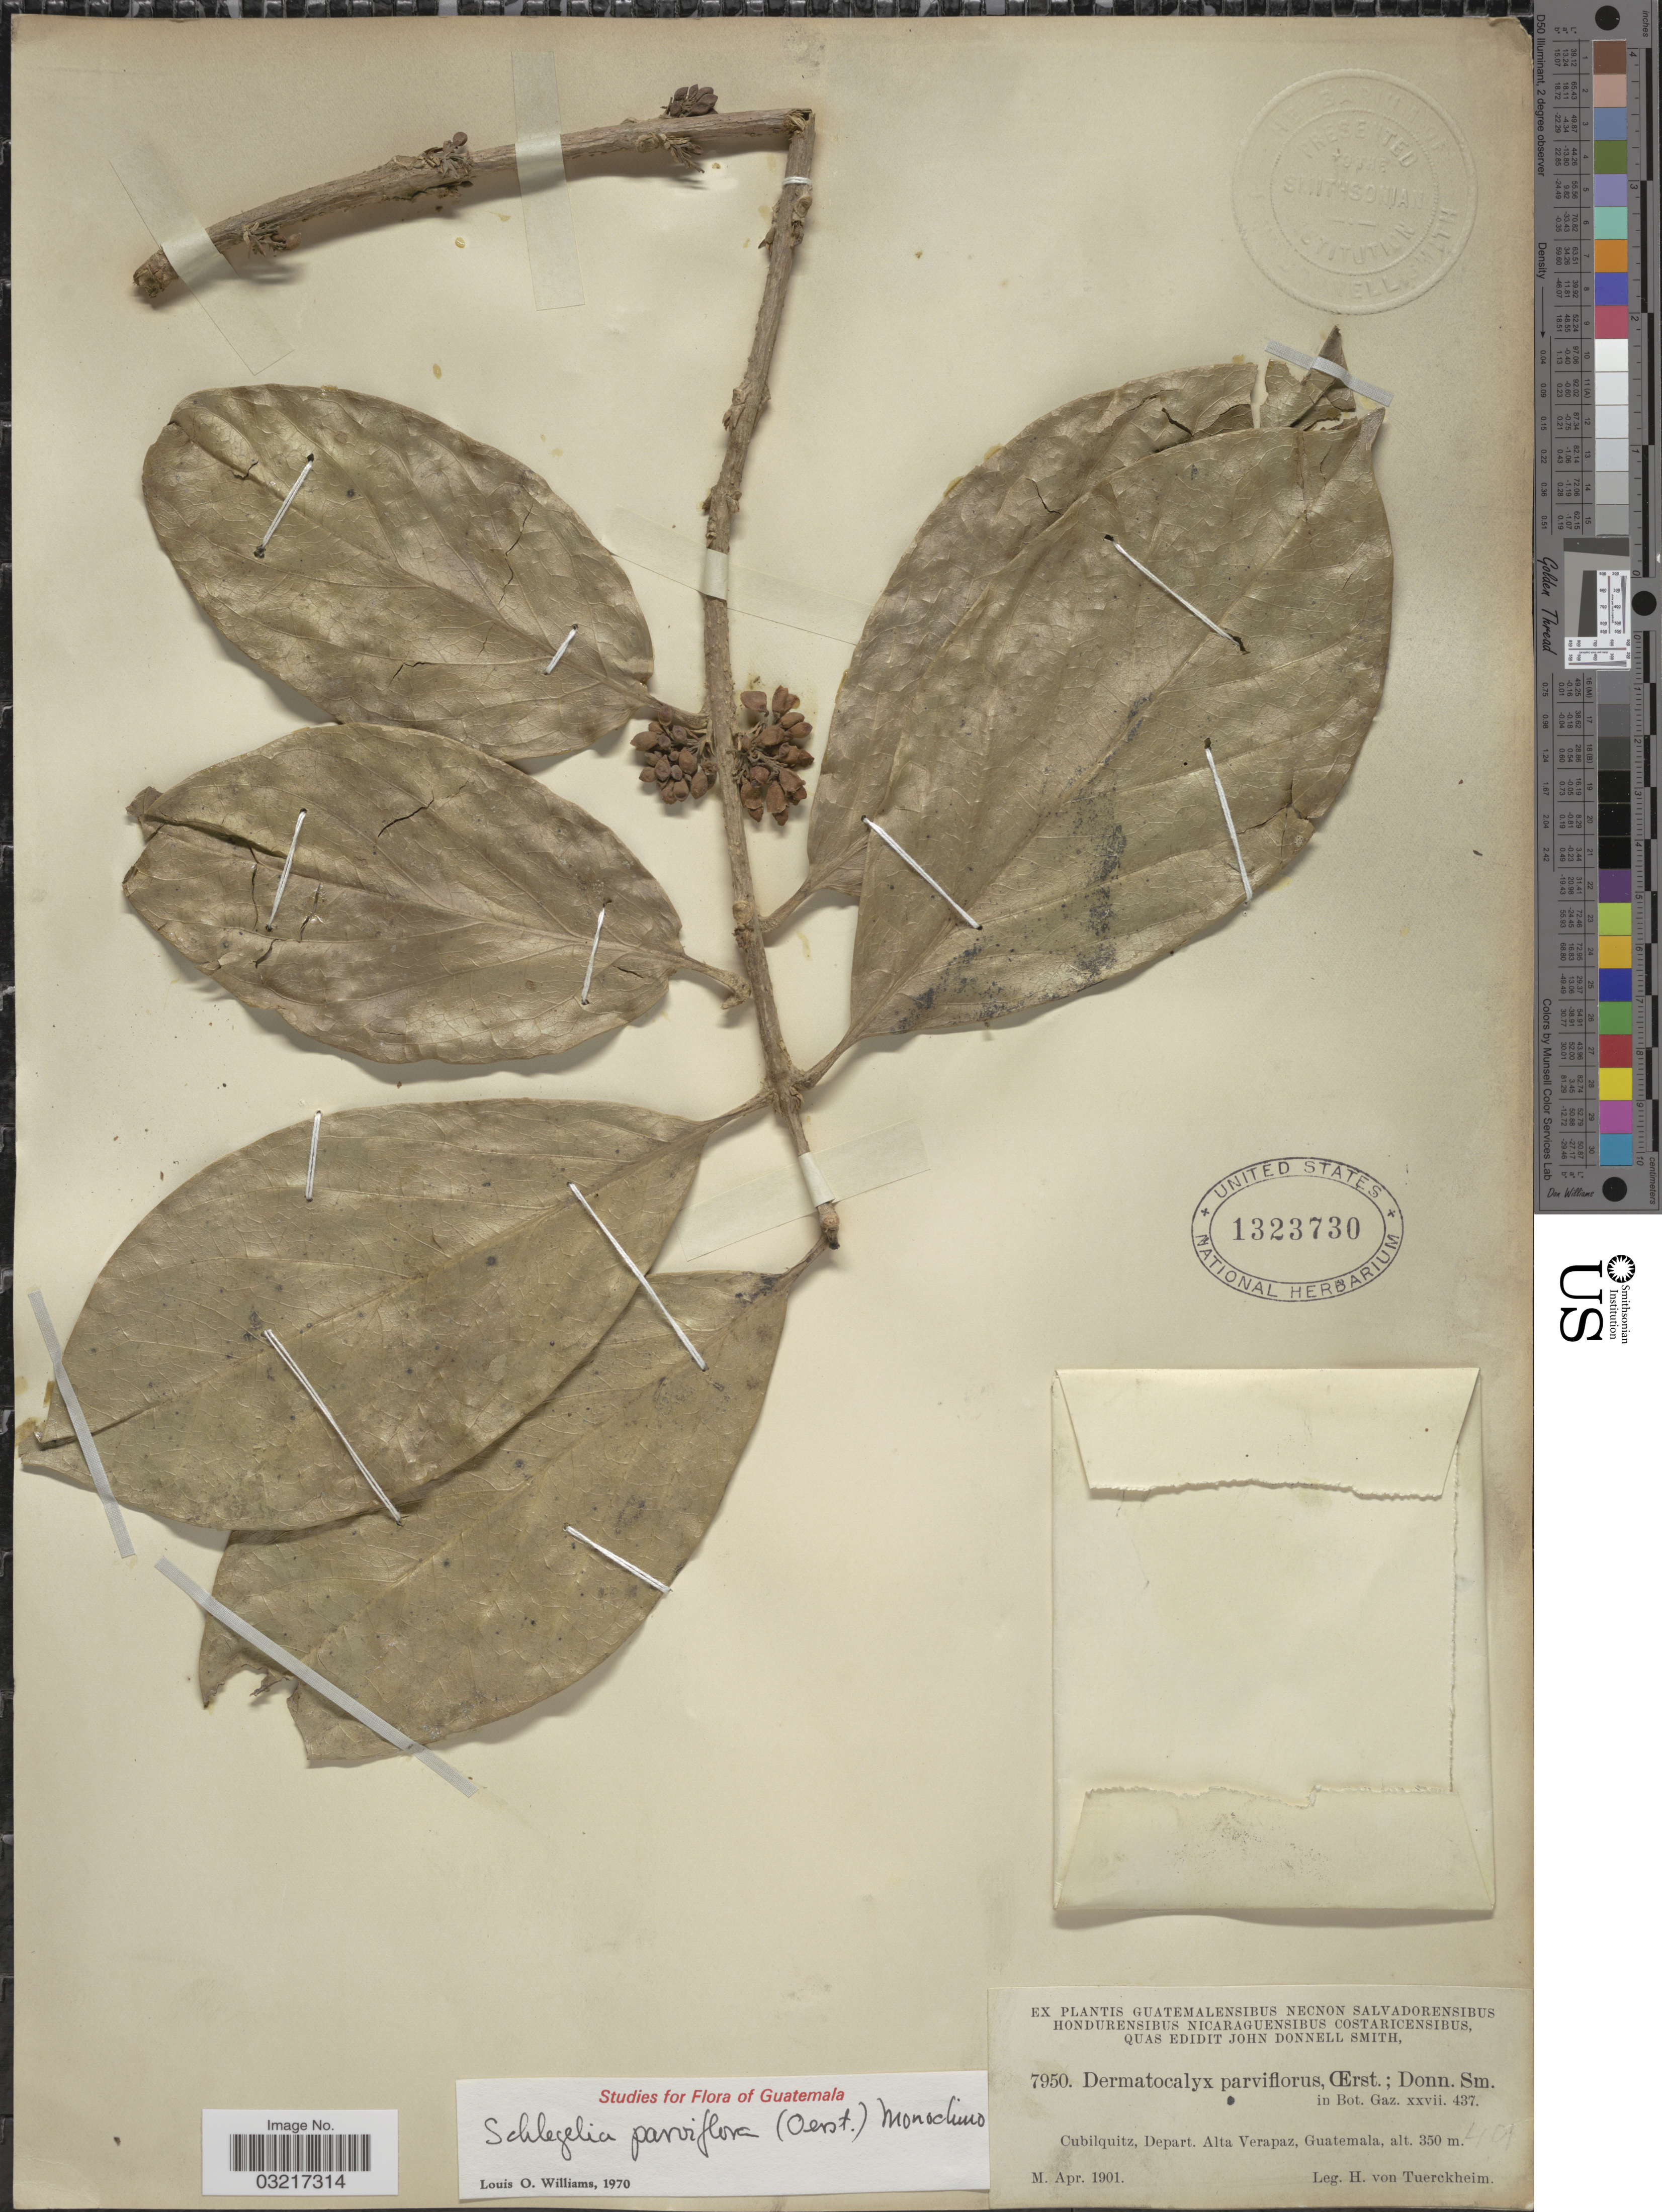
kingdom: Plantae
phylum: Tracheophyta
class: Magnoliopsida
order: Lamiales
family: Schlegeliaceae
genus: Schlegelia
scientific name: Schlegelia parviflora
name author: (Oerst.) Monach.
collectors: H. von Türckheim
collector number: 7950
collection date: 1901-04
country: Guatemala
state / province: Alta Verapaz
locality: Cubilquitz, Depart. Alta Verapaz.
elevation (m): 350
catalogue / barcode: US 1323730